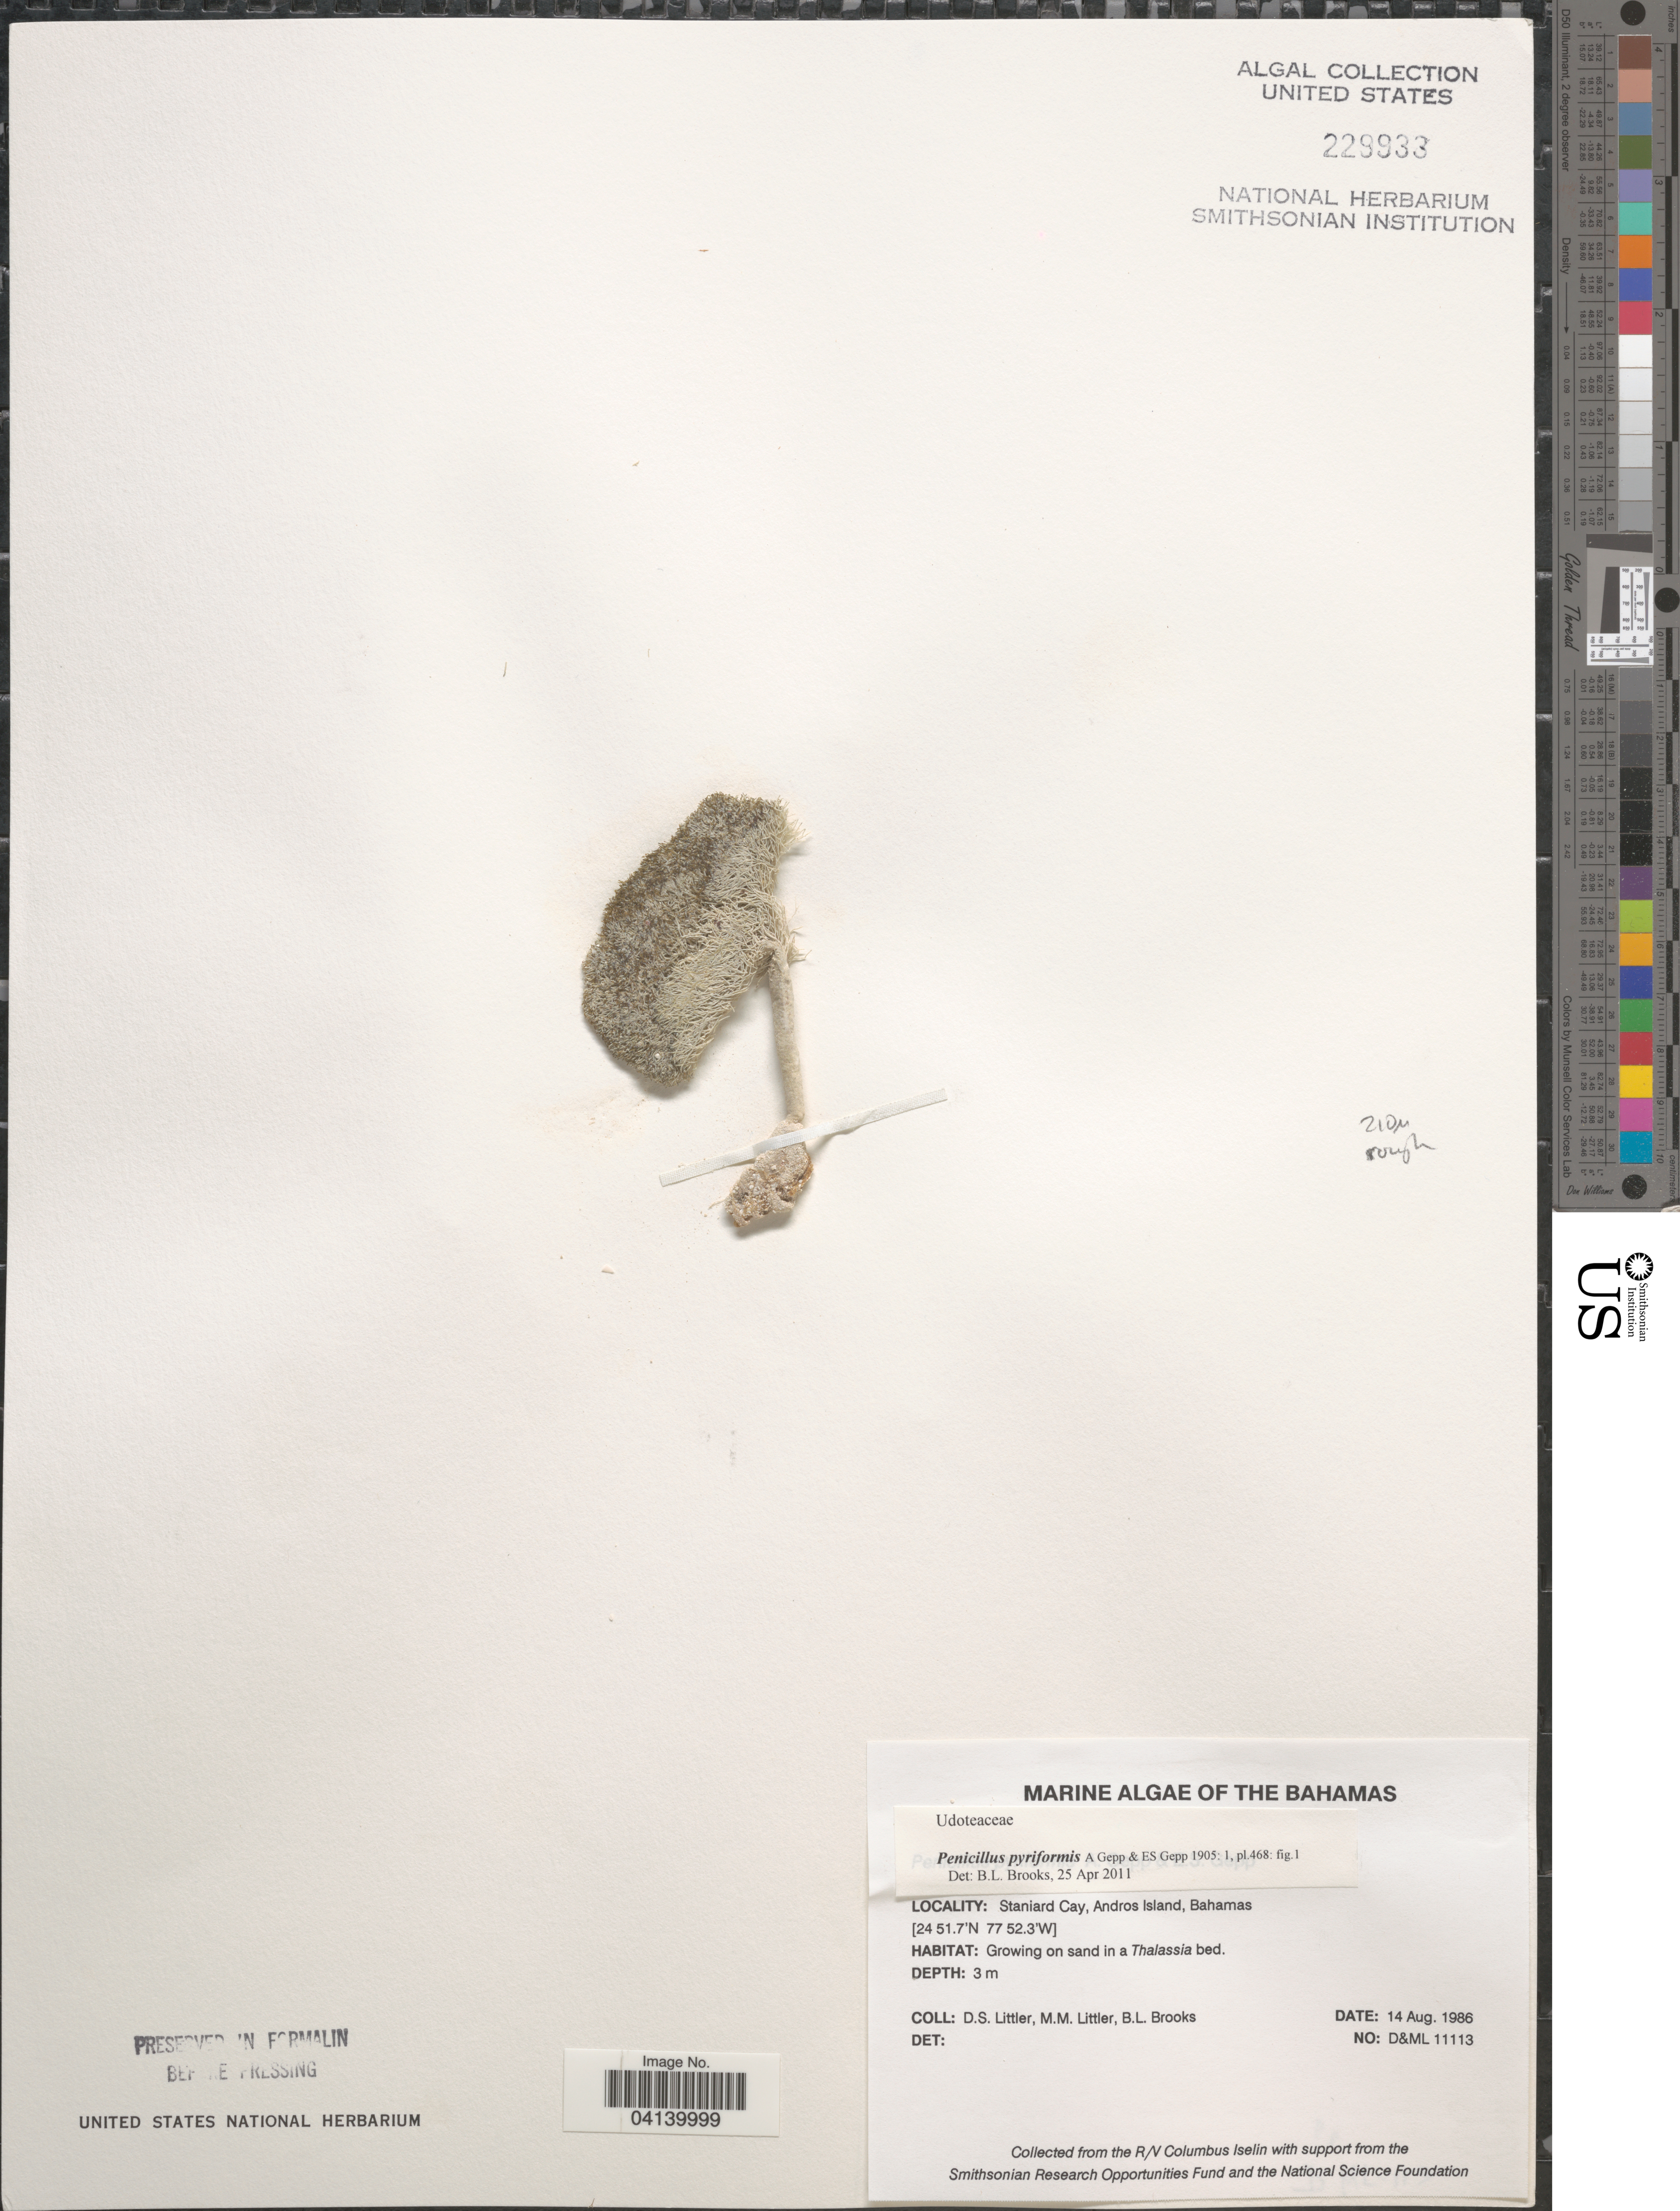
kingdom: Plantae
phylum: Chlorophyta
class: Ulvophyceae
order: Bryopsidales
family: Udoteaceae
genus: Penicillus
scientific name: Penicillus pyriformis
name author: A. Gepp & E. Gepp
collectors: D. S. Littler & B. Brooks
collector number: D&ML11113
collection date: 1986-08-14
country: Bahamas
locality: Staniard Cay, Andros Island.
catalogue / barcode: US 229933